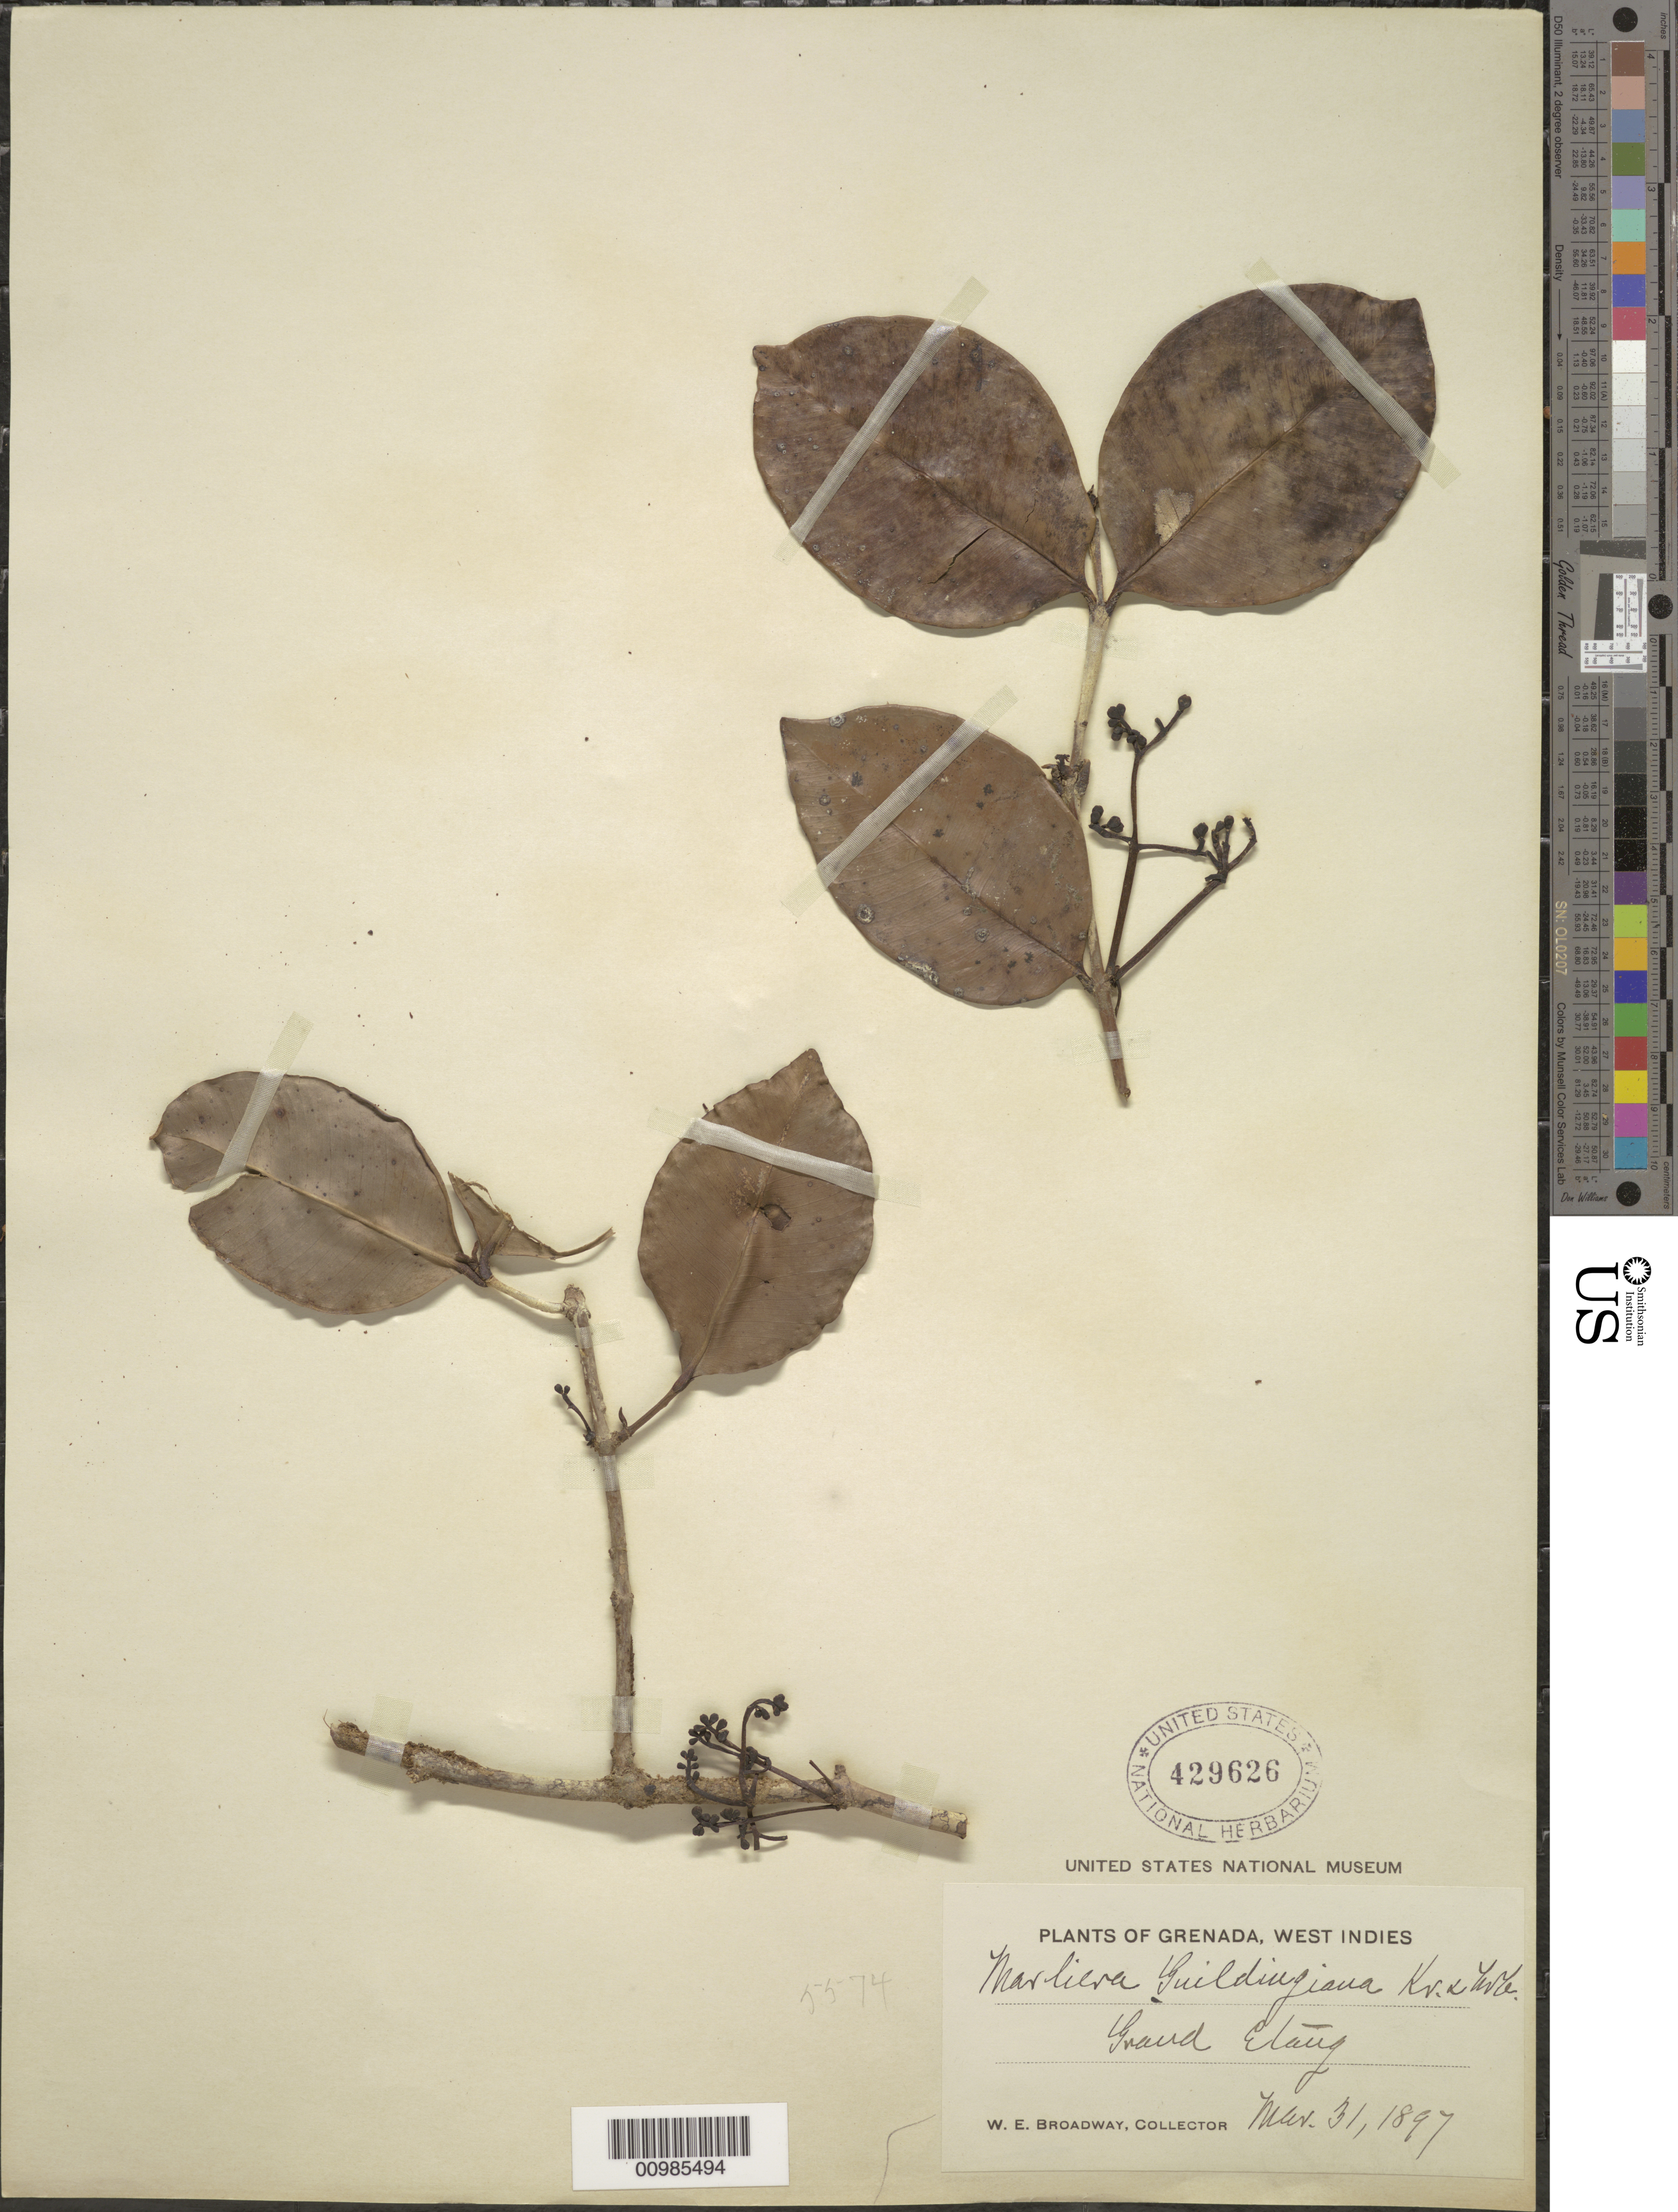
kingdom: Plantae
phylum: Tracheophyta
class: Magnoliopsida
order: Myrtales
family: Myrtaceae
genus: Myrcia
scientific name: Myrcia guildingiana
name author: (Griseb.) E. Lucas & C.E. Wilson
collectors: W. E. Broadway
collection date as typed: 31 Mar 1897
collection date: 1897-03-31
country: Grenada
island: Grenada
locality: Grand Etang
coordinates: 0 N, 0 E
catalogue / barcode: US 429626